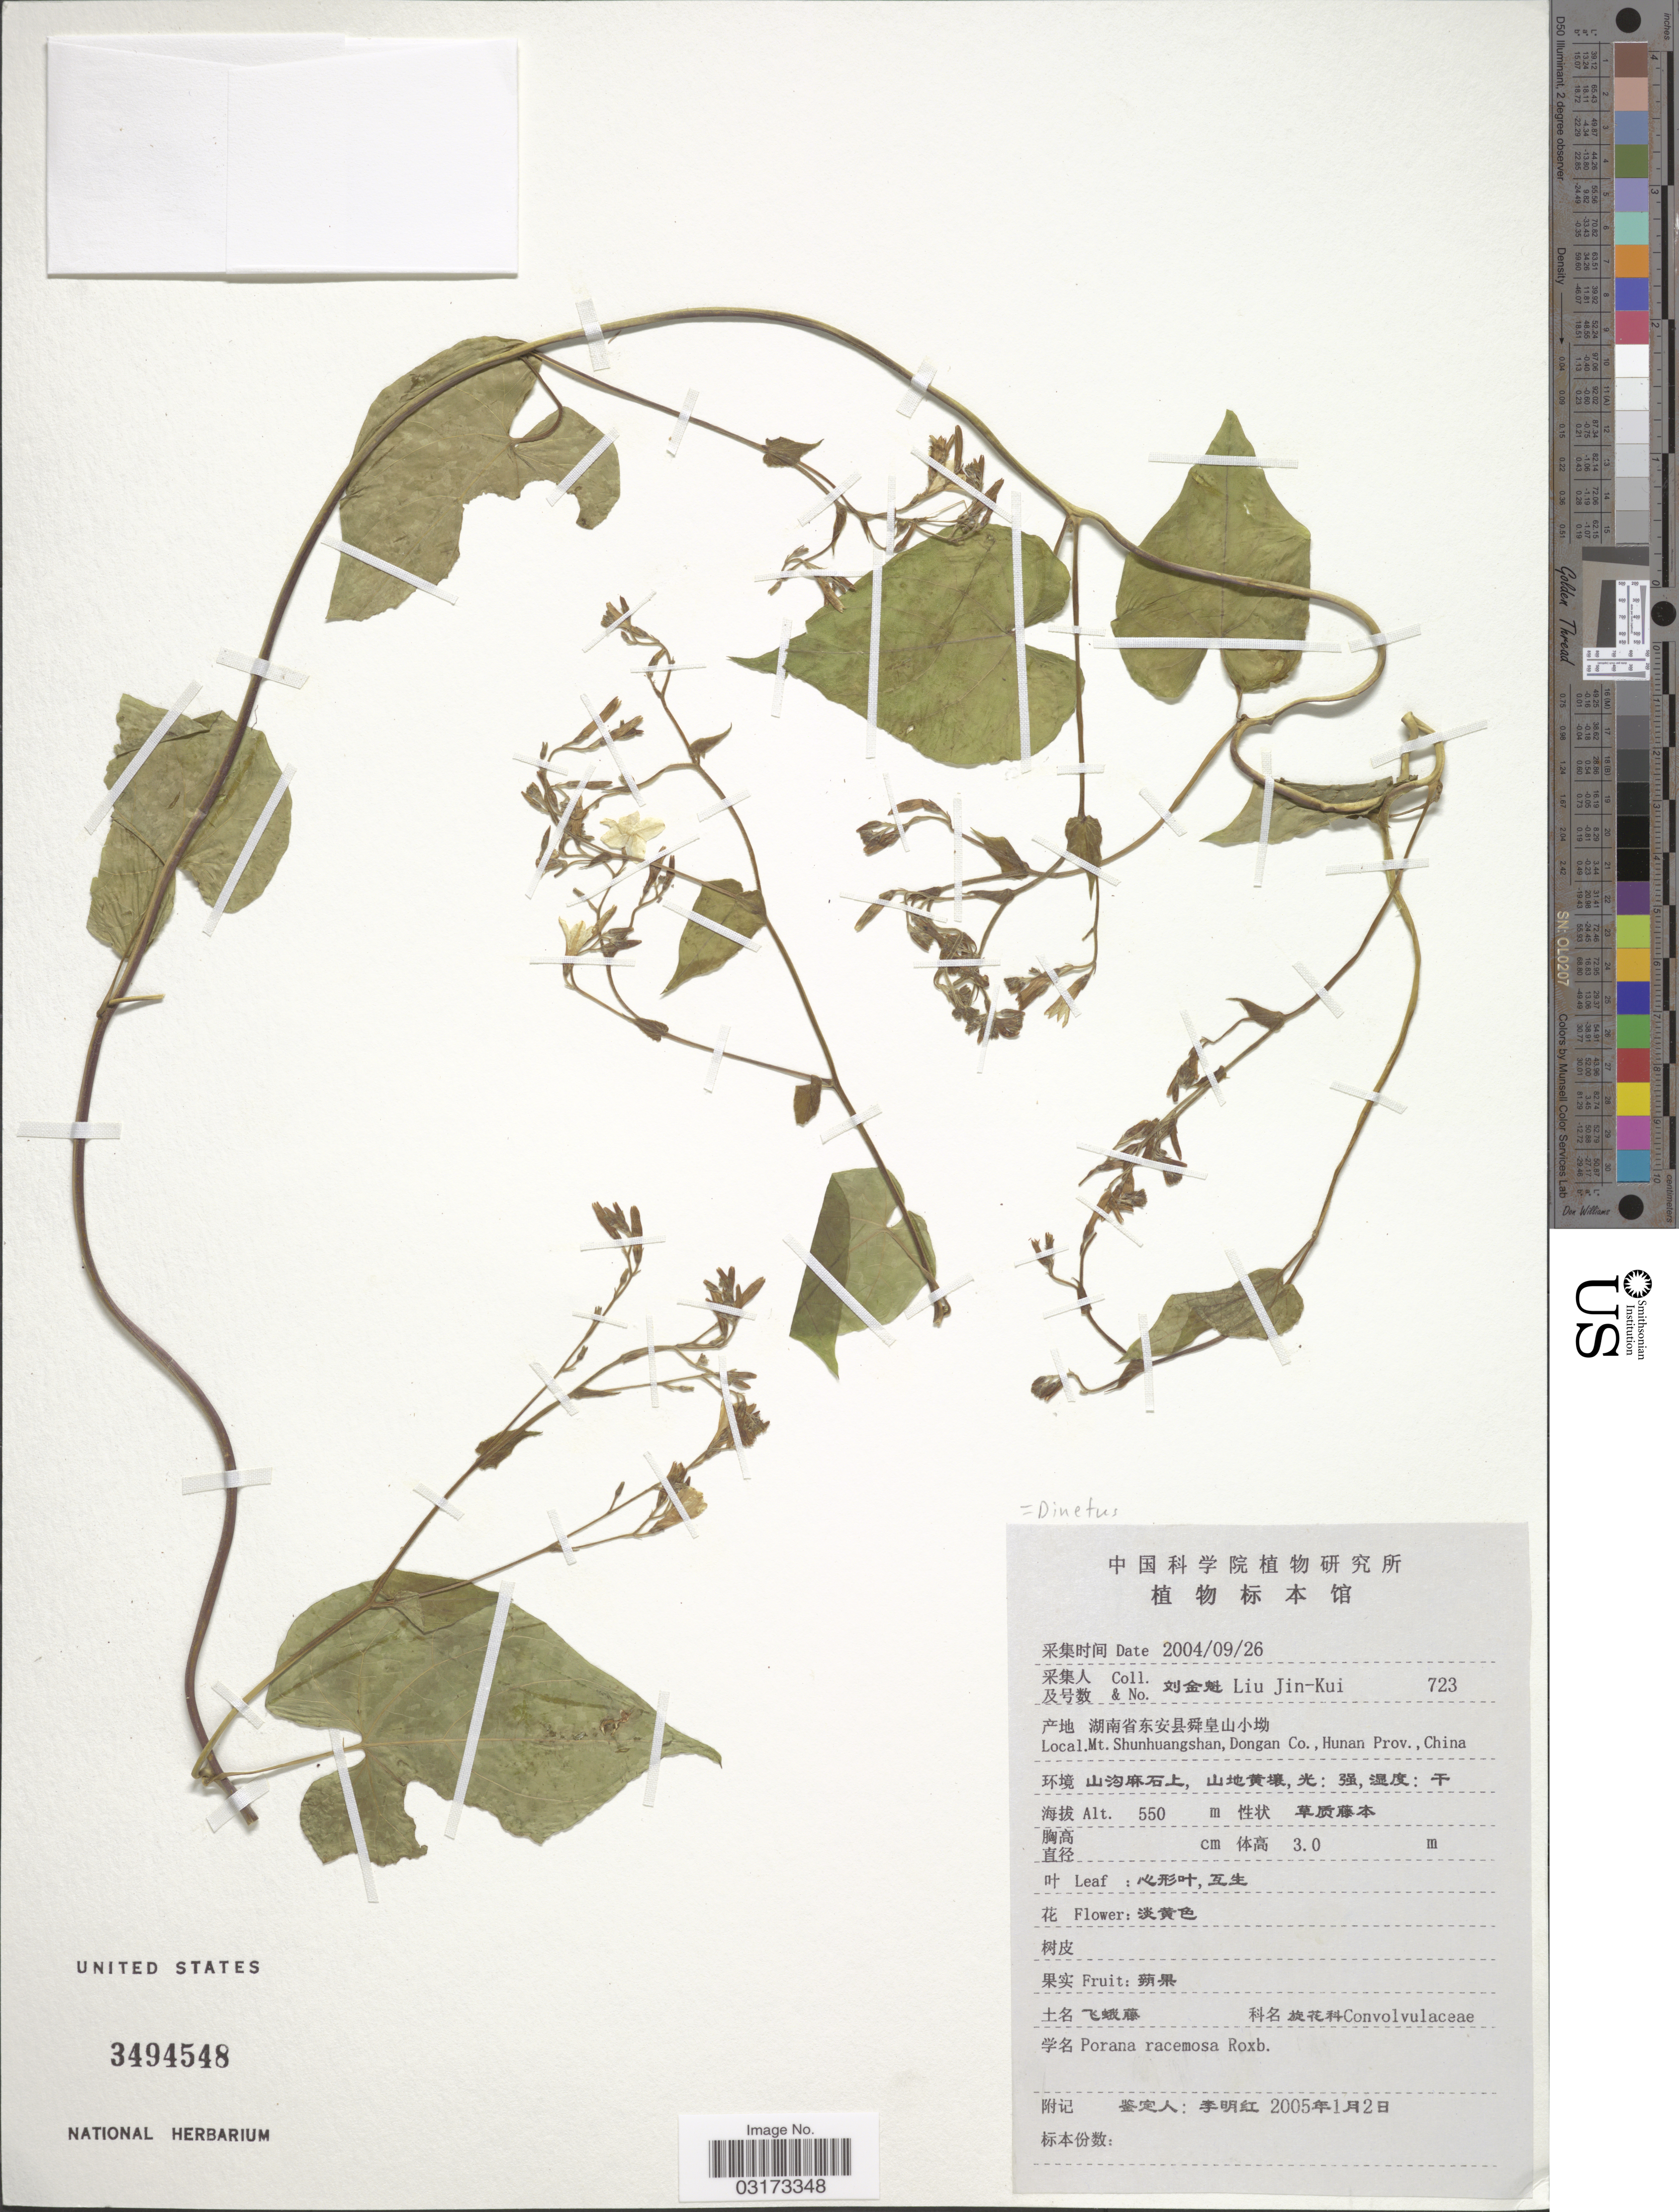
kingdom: Plantae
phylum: Tracheophyta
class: Magnoliopsida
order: Solanales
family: Convolvulaceae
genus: Dinetus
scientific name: Dinetus racemosus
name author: (Roxb.) Sweet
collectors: Liu Jin-Kui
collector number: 723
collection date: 2004-09-26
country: China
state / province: Hunan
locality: Mt. Shunhuangshan, Dongan Co.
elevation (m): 550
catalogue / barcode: US 3494548